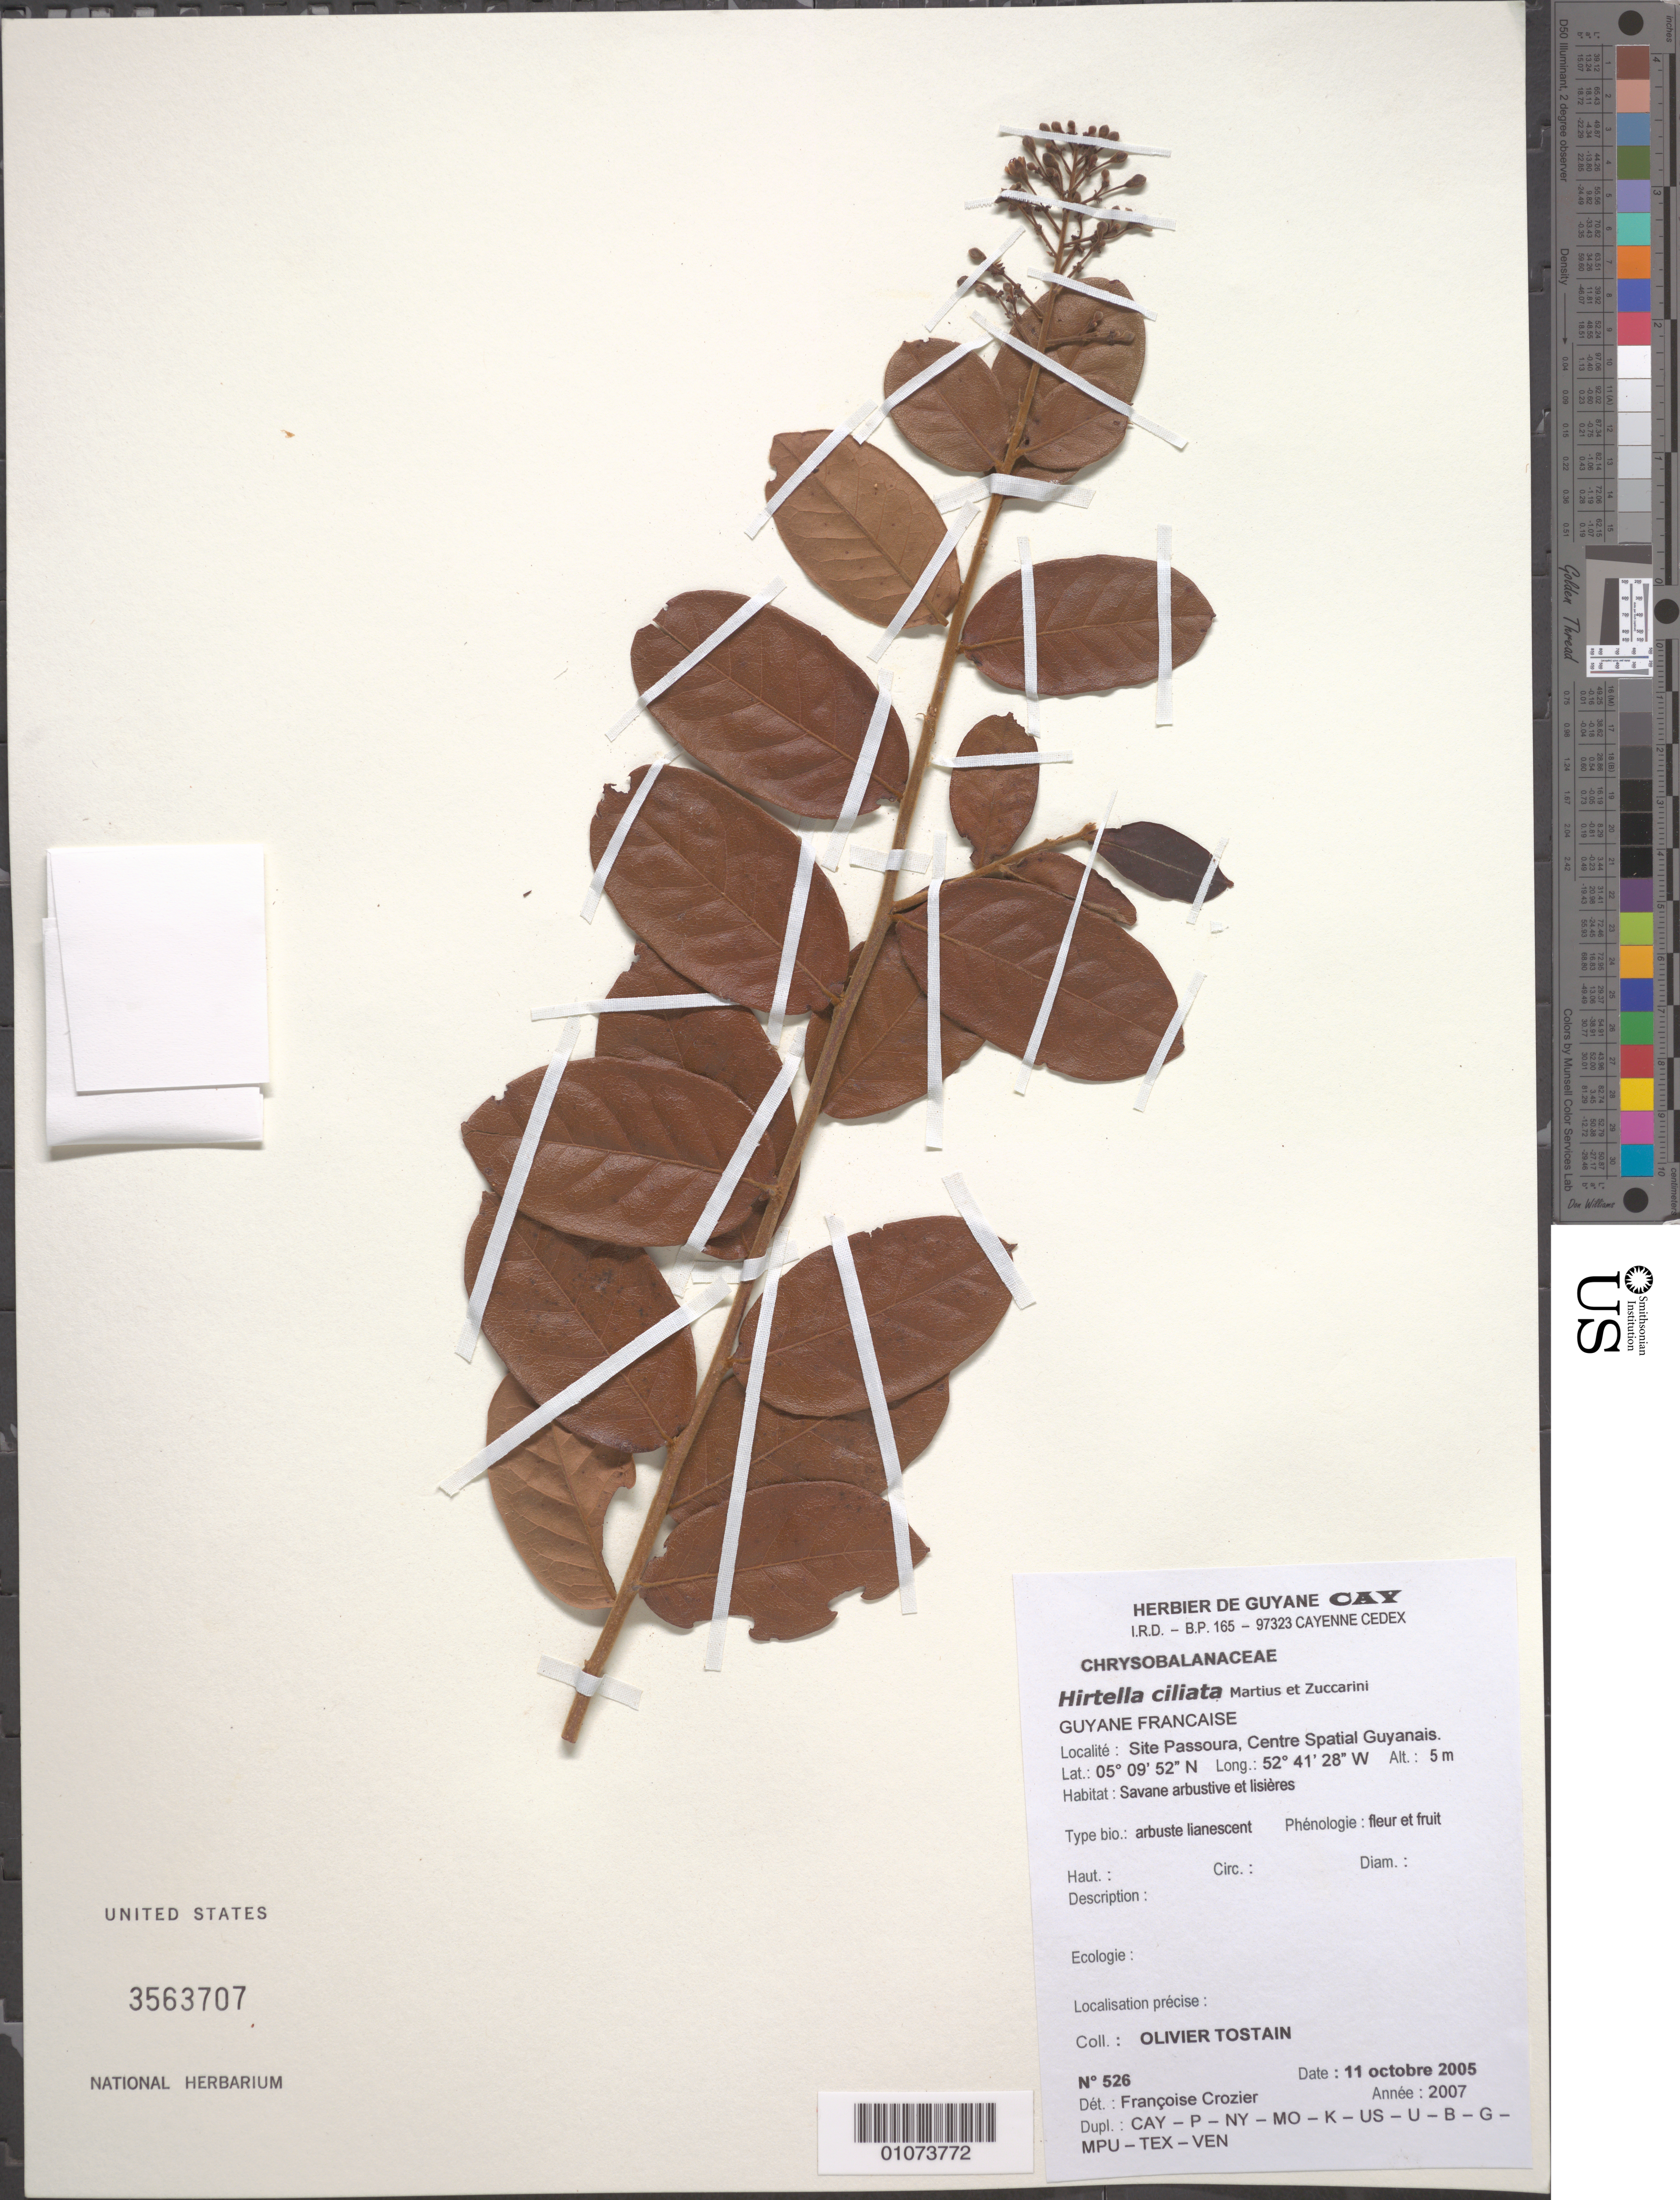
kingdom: Plantae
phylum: Tracheophyta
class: Magnoliopsida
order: Malpighiales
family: Chrysobalanaceae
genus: Hirtella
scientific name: Hirtella ciliata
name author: Mart. & Zucc.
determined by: Crozier, F.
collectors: O. Tostain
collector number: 526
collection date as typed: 11-Oct-05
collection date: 2005-10-11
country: French Guiana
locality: Site Passoura, Centre Spatial Guyanais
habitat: Savane arbustive et lisieres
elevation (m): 5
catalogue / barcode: US 3563707